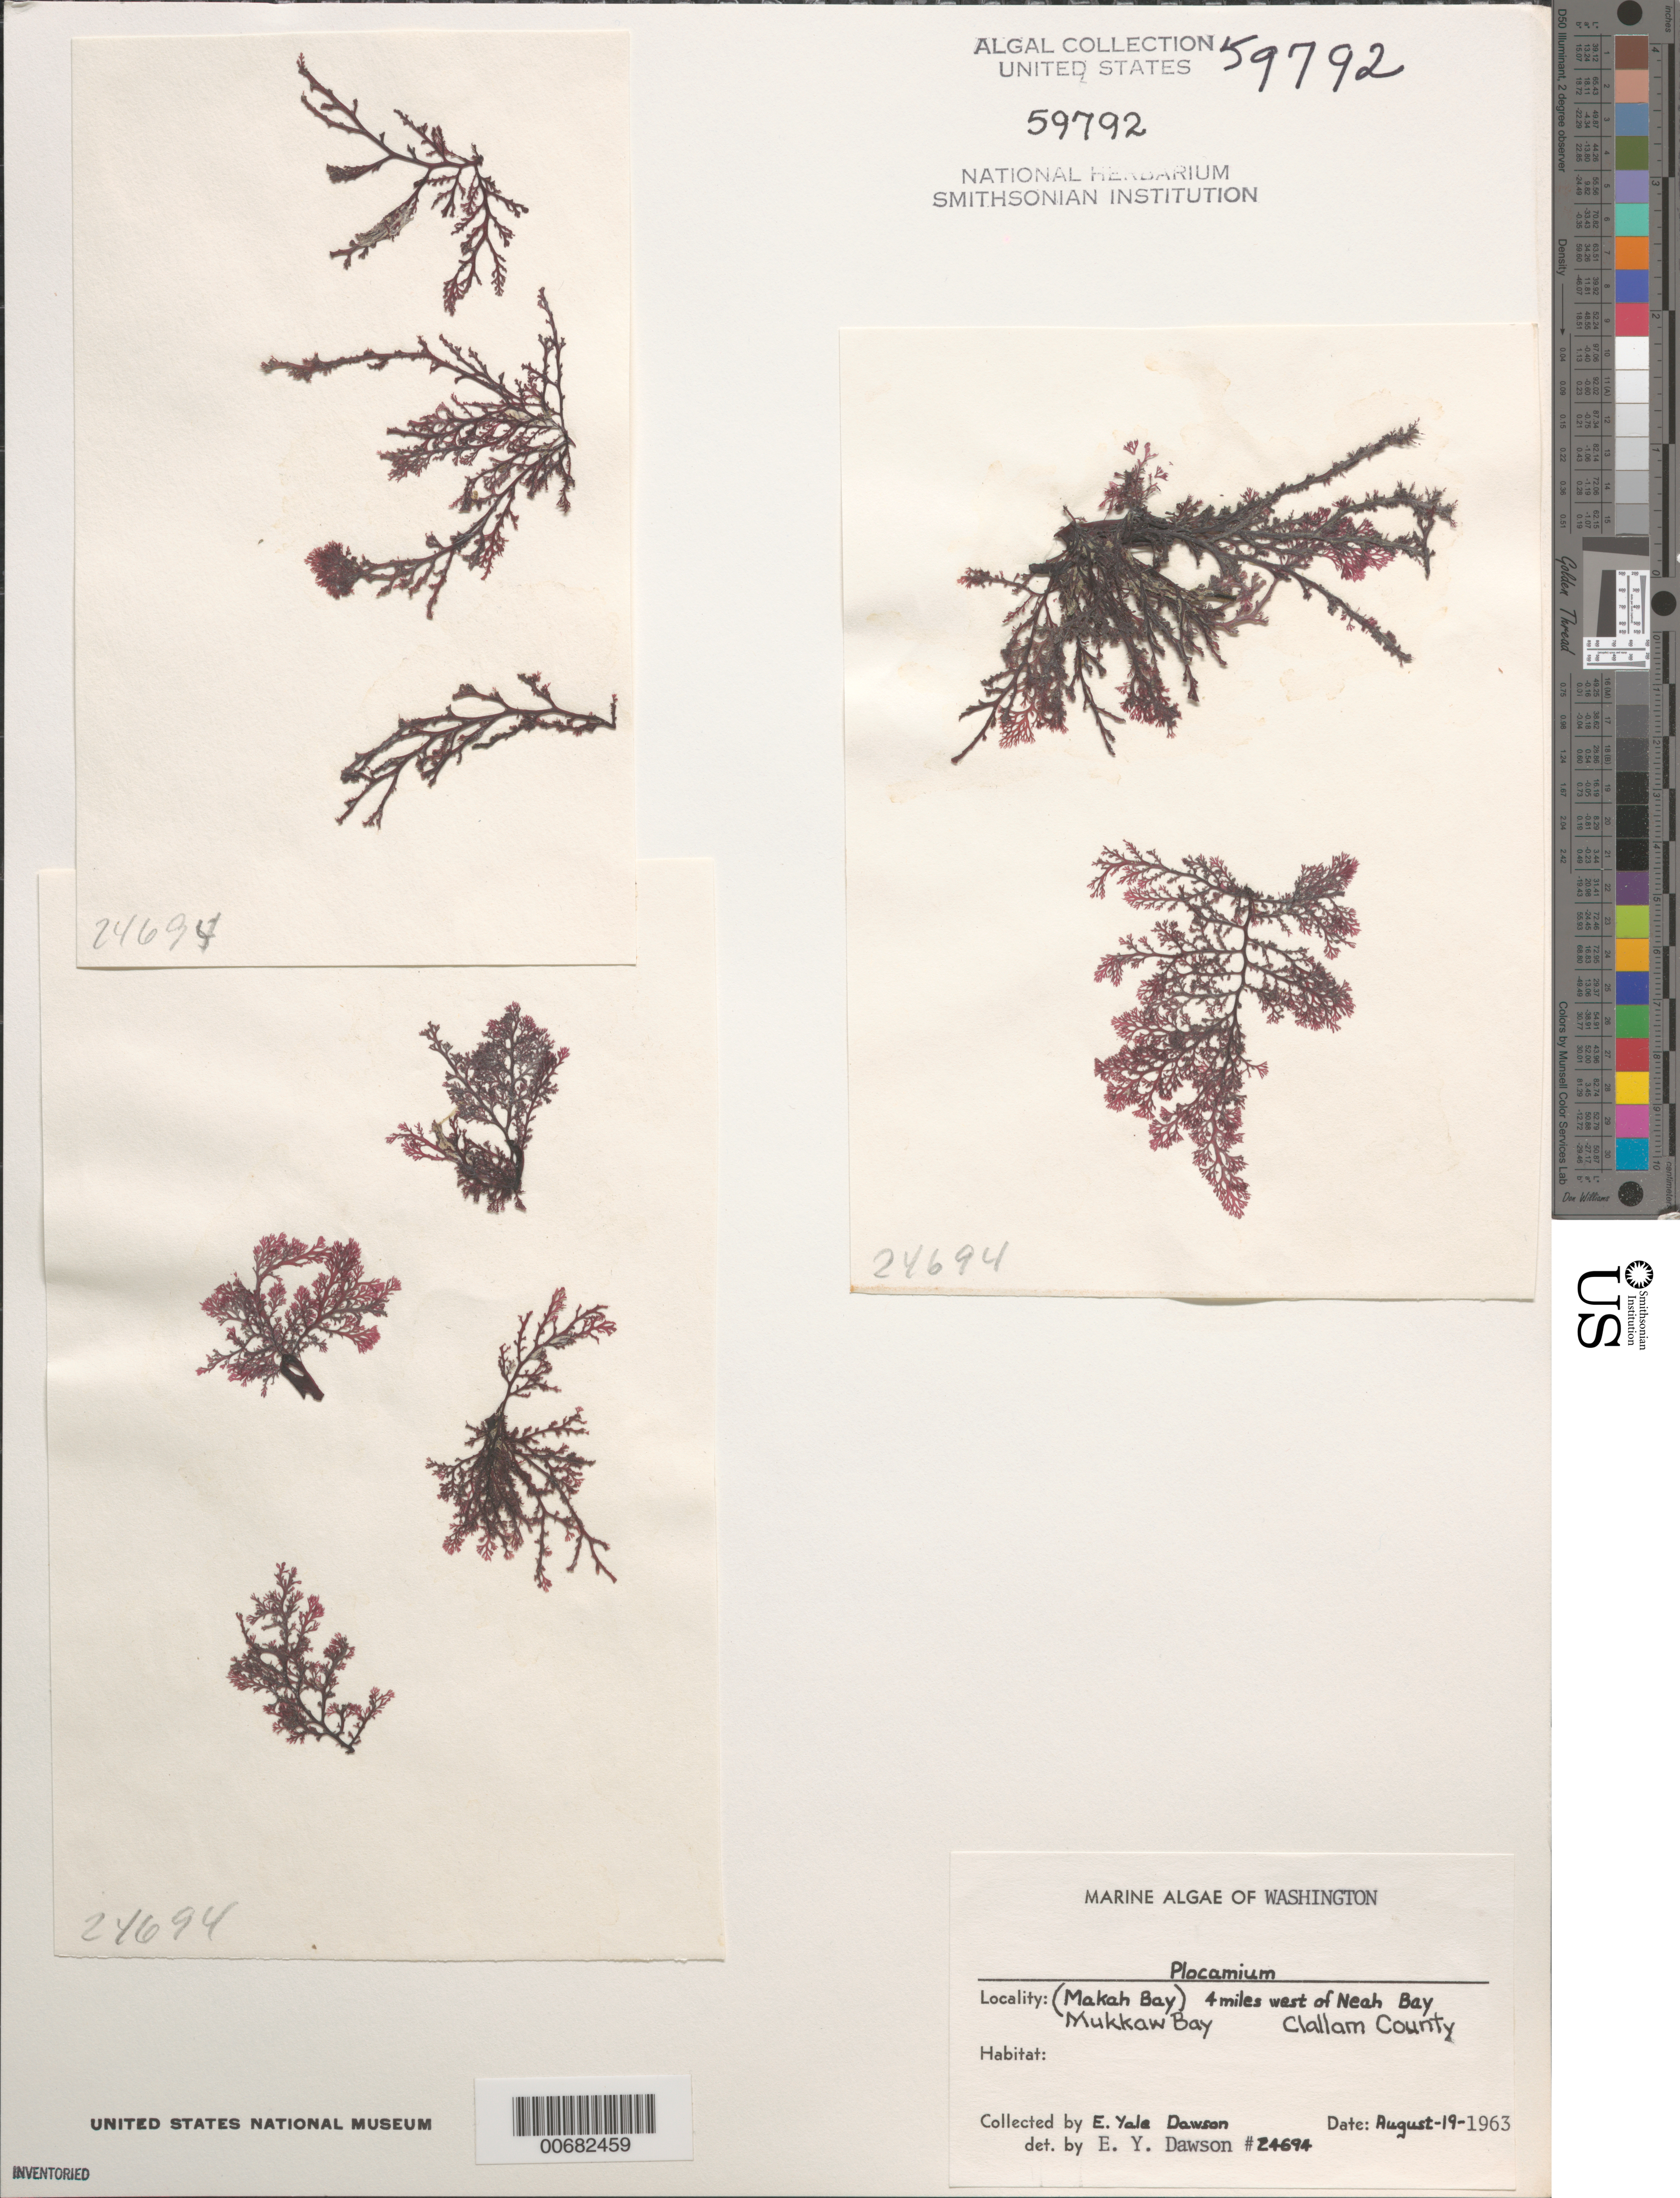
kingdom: Plantae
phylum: Rhodophyta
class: Florideophyceae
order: Plocamiales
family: Plocamiaceae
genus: Plocamium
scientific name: Plocamium sp.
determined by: Dawson, E. Y.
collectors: E. Y. Dawson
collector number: eyd 24694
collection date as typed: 19 Aug 1963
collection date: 1963-08-19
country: United States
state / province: Washington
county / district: Clallam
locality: Mukkaw Bay (Makah Bay), 4 miles west of Neah Bay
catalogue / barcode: US 59792